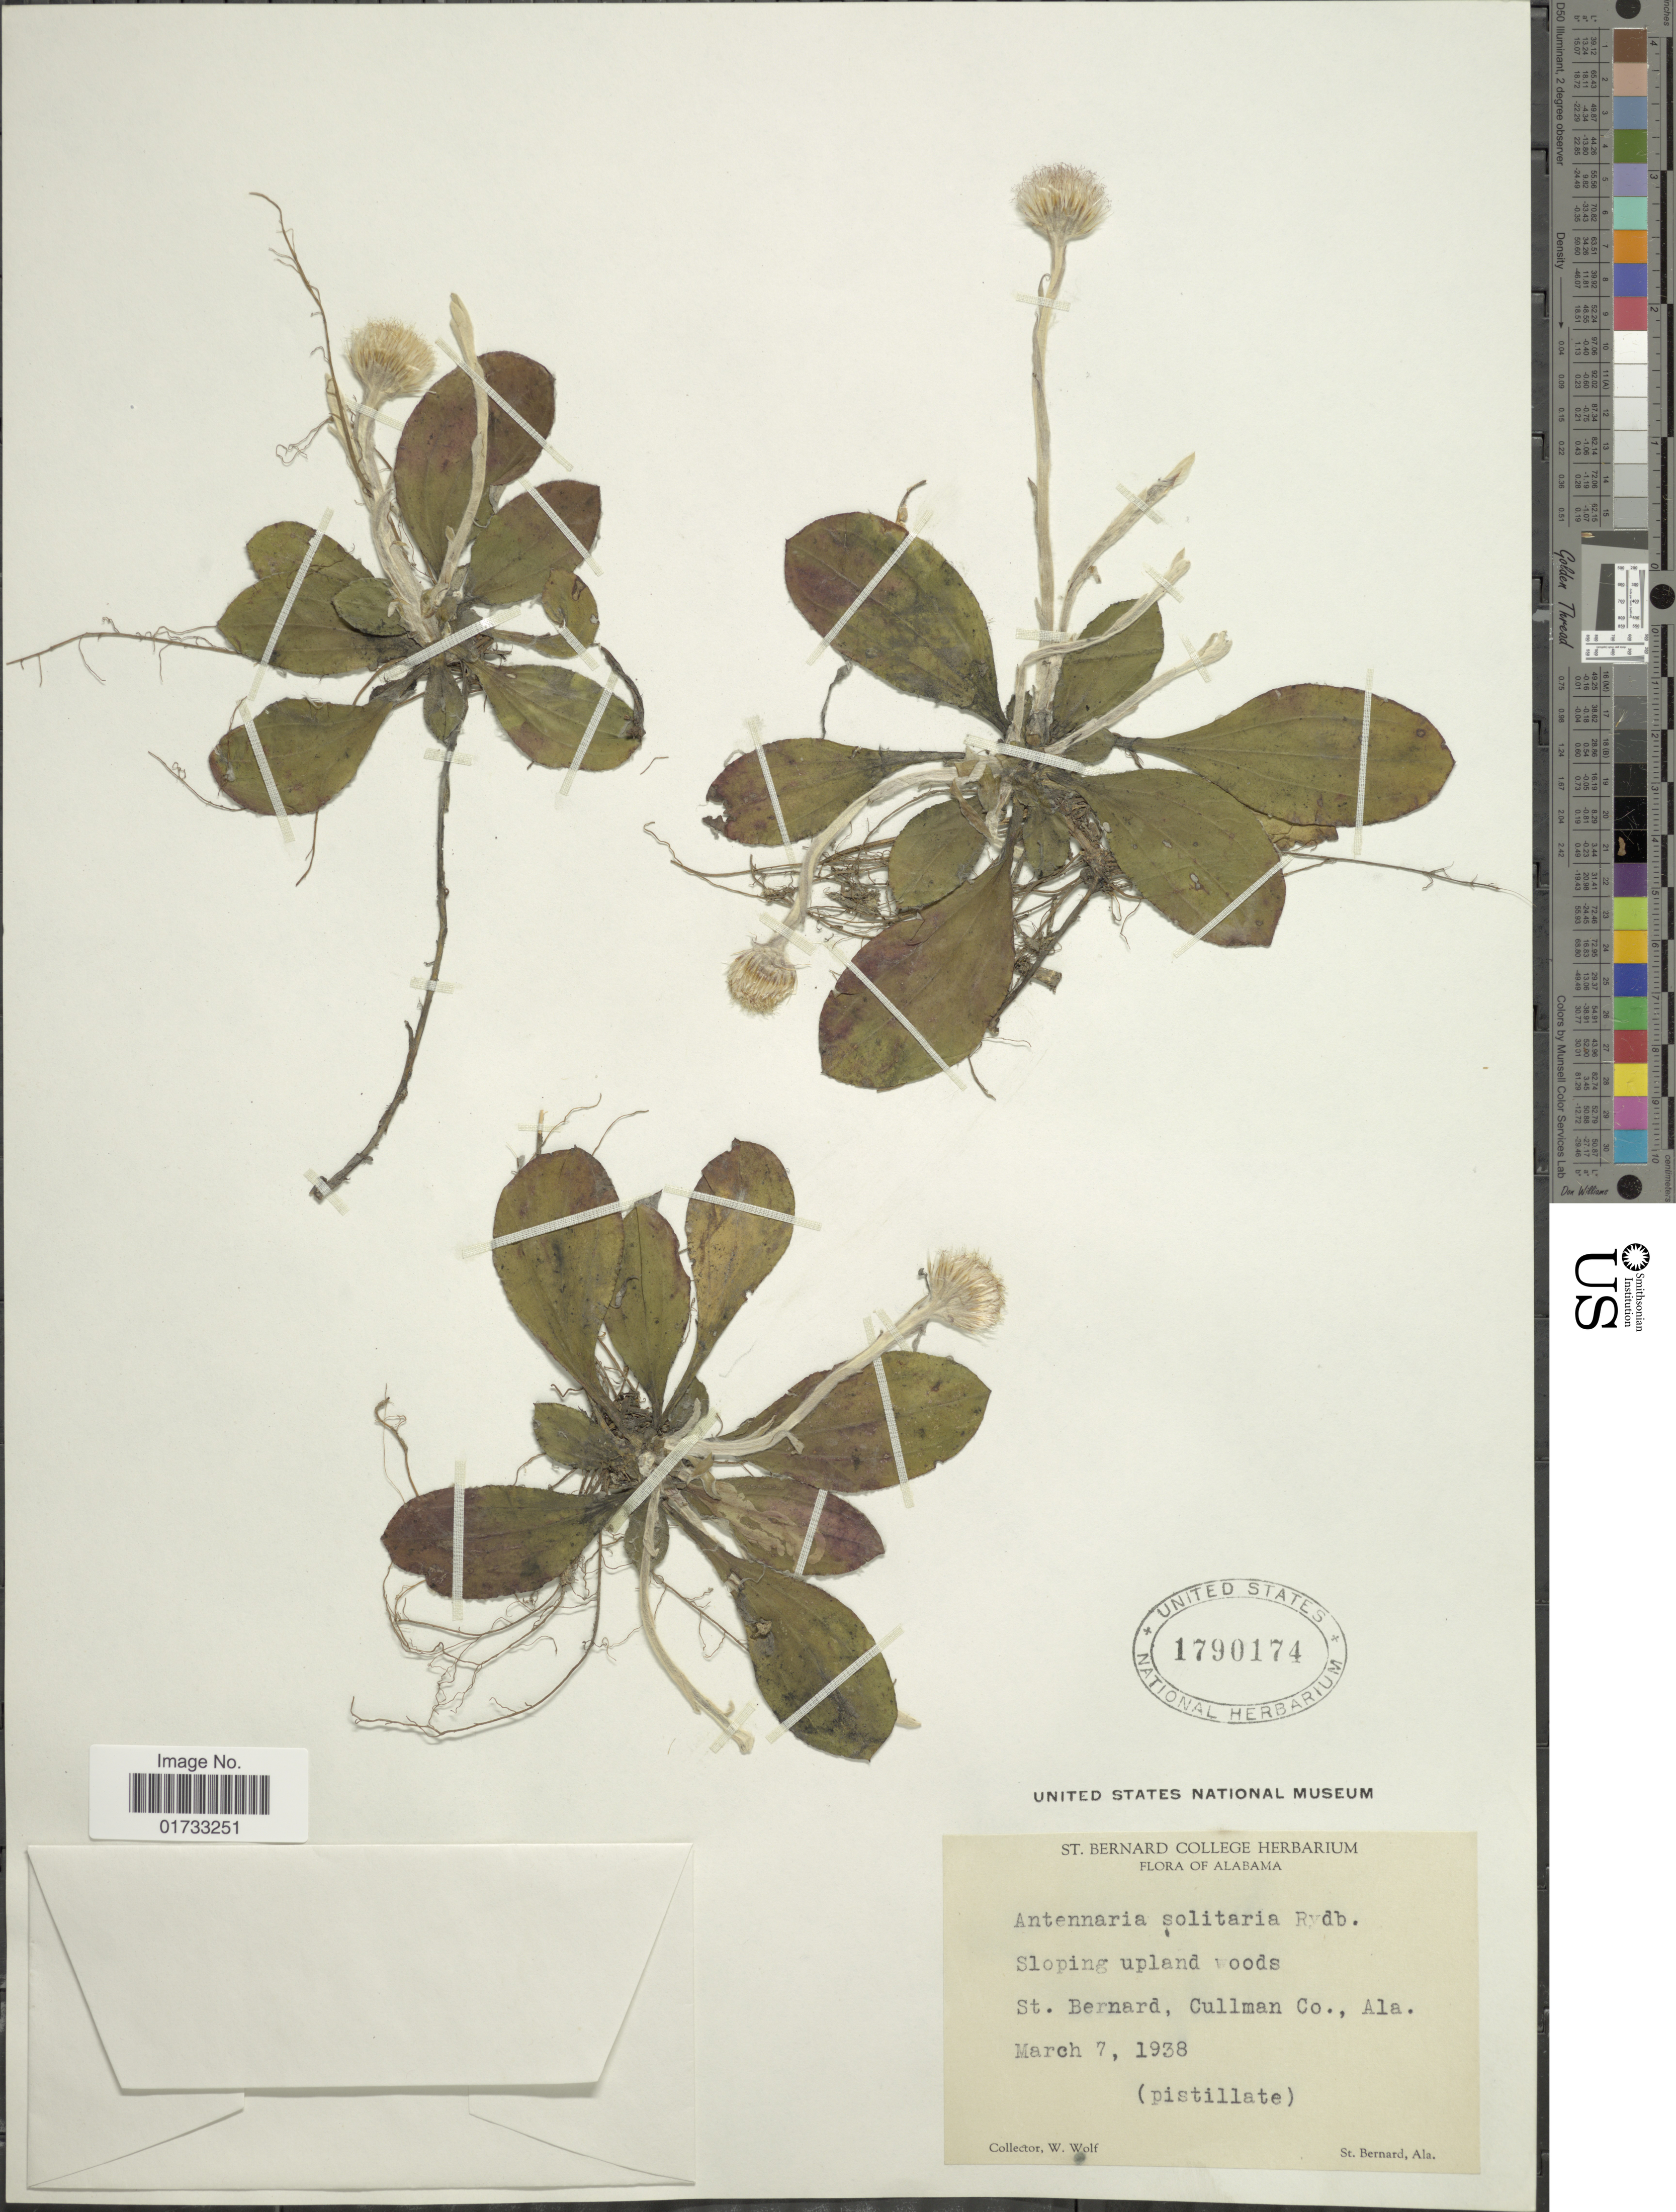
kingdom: Plantae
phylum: Tracheophyta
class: Magnoliopsida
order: Asterales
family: Asteraceae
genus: Antennaria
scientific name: Antennaria solitaria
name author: Rydb.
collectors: W. Wolf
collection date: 1938-03-07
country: United States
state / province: Alabama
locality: Sloping upland woods, St. Bernard, Cullman Co.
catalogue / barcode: US 1790174